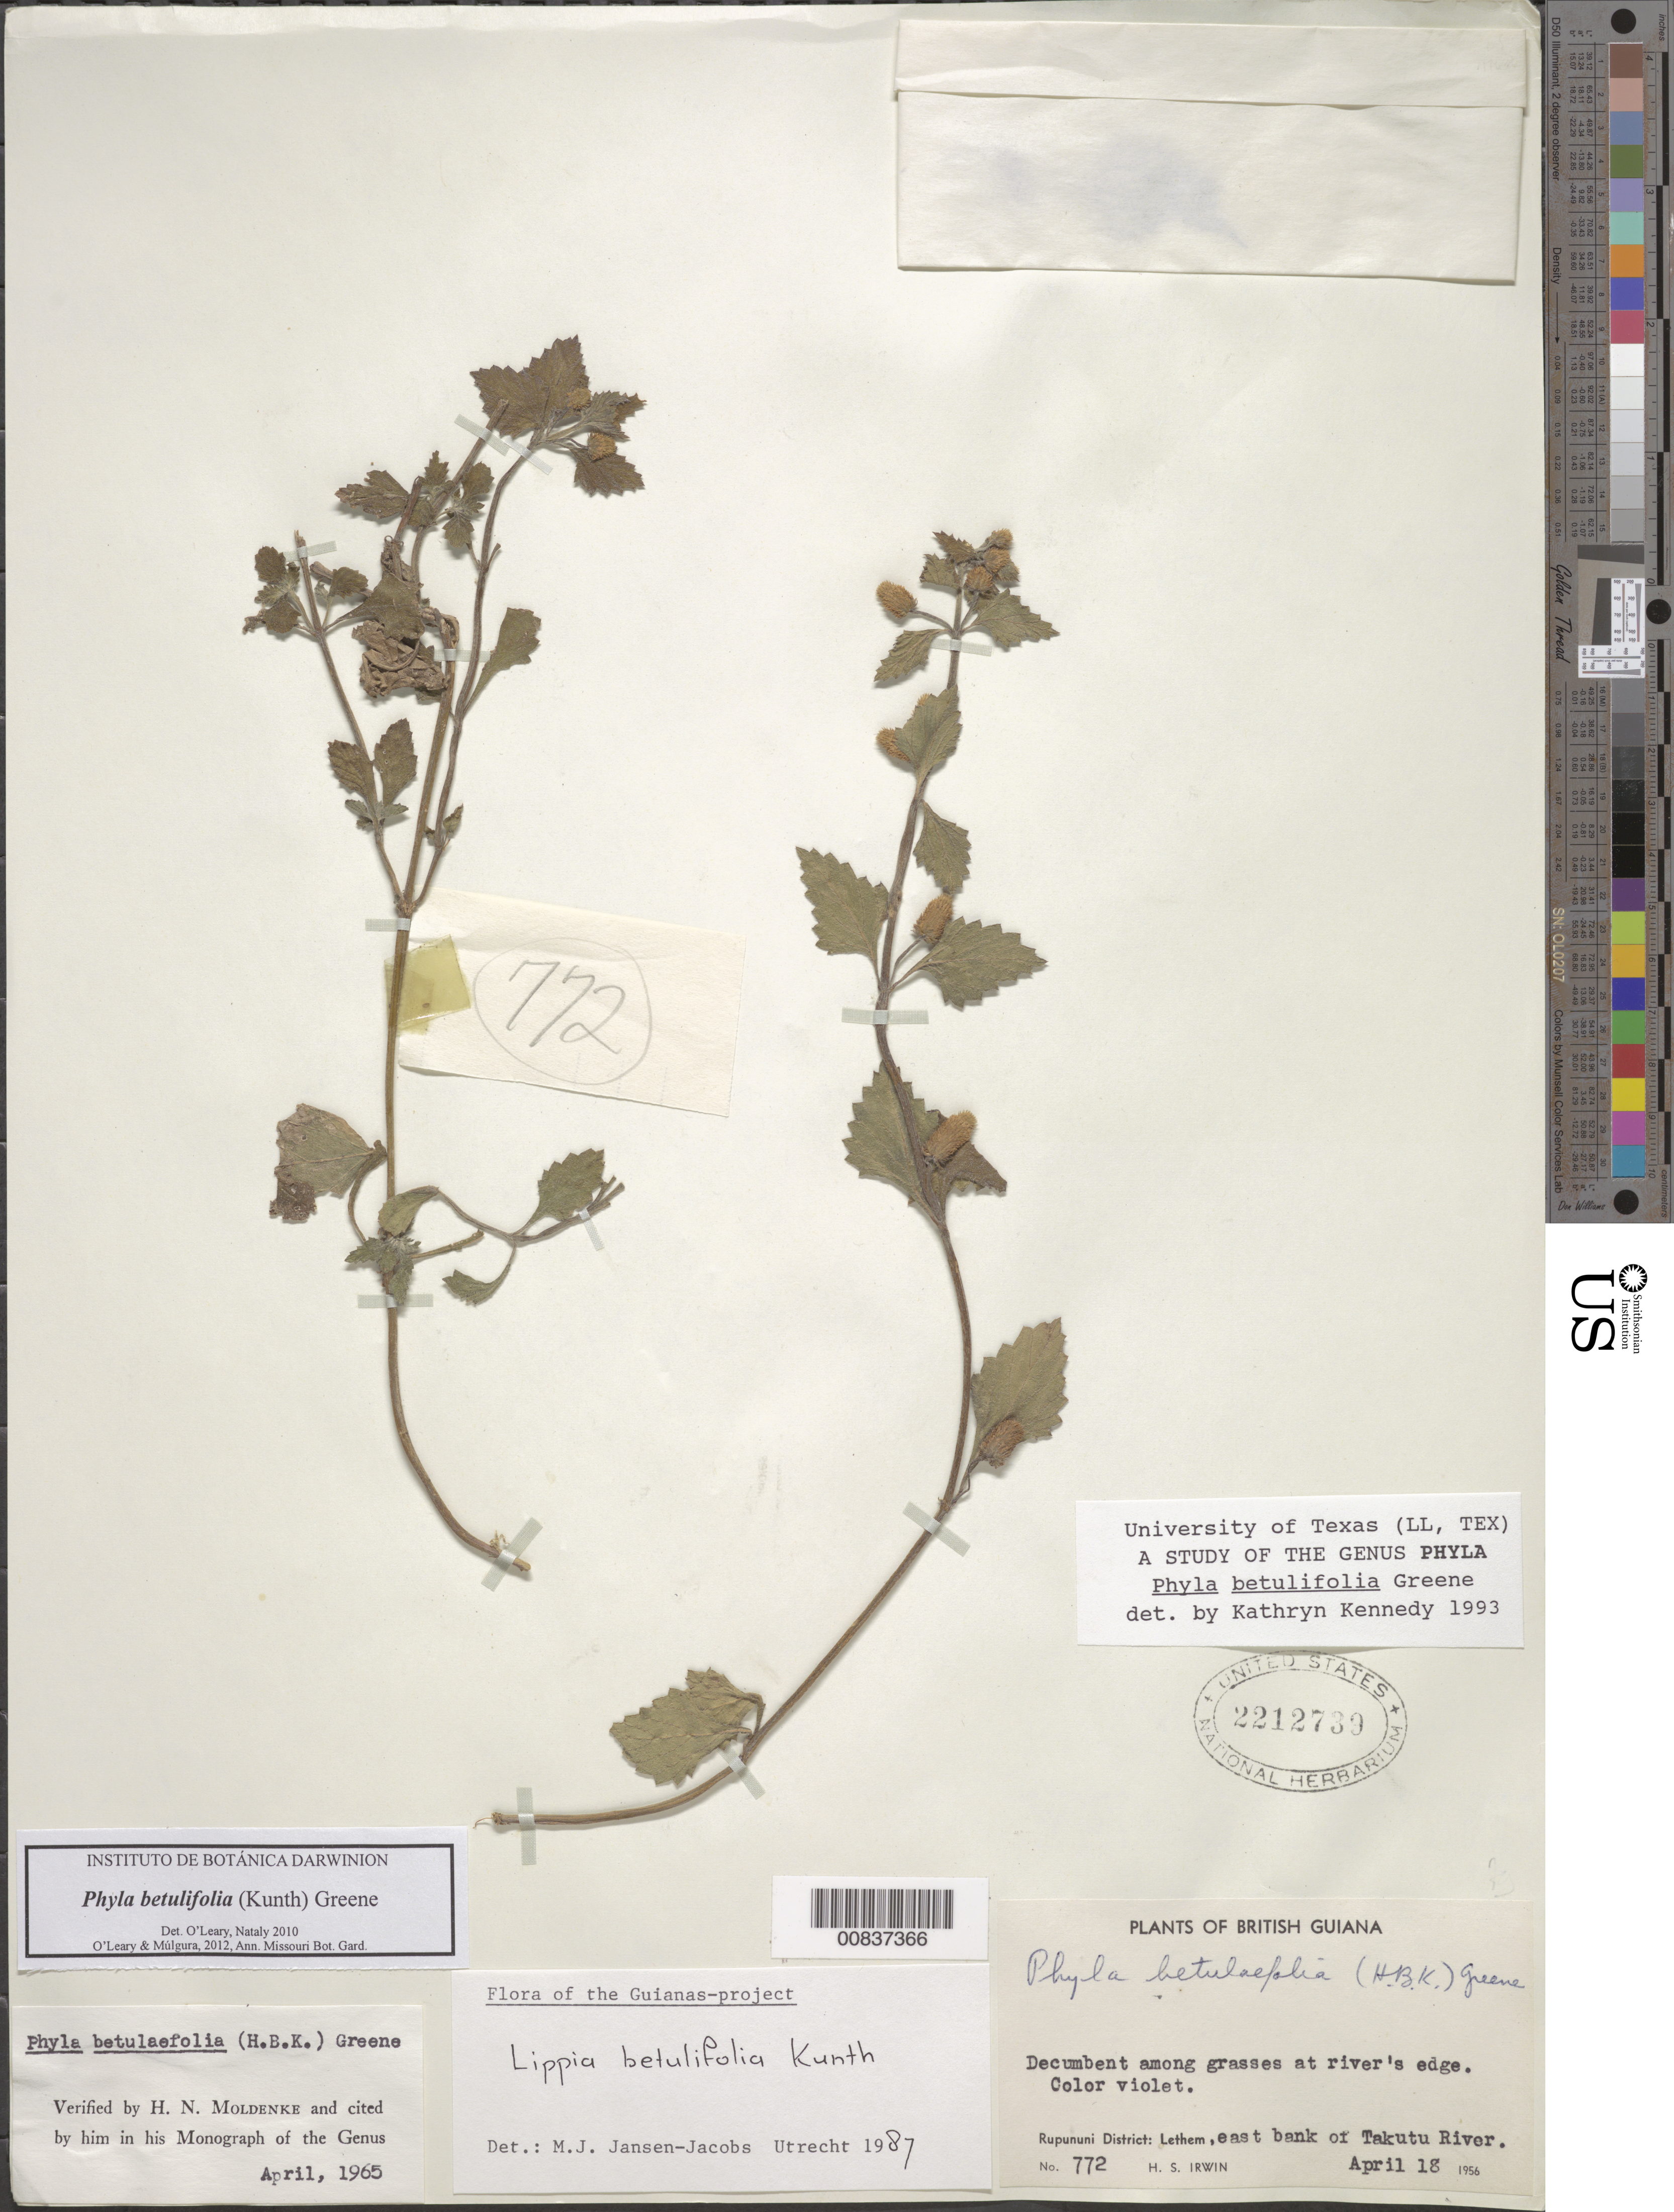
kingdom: Plantae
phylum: Tracheophyta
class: Magnoliopsida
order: Lamiales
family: Verbenaceae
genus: Phyla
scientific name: Phyla betulifolia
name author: (Kunth) Greene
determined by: Kennedy, K.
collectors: H. Irwin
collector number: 772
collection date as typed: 18-Apr-56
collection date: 1956-04-18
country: Guyana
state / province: U. Takutu-U. Essequibo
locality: Lethem, E bank of Takutu R., Rupununi Dist.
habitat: Among grasses at river's edge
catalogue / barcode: US 2212739